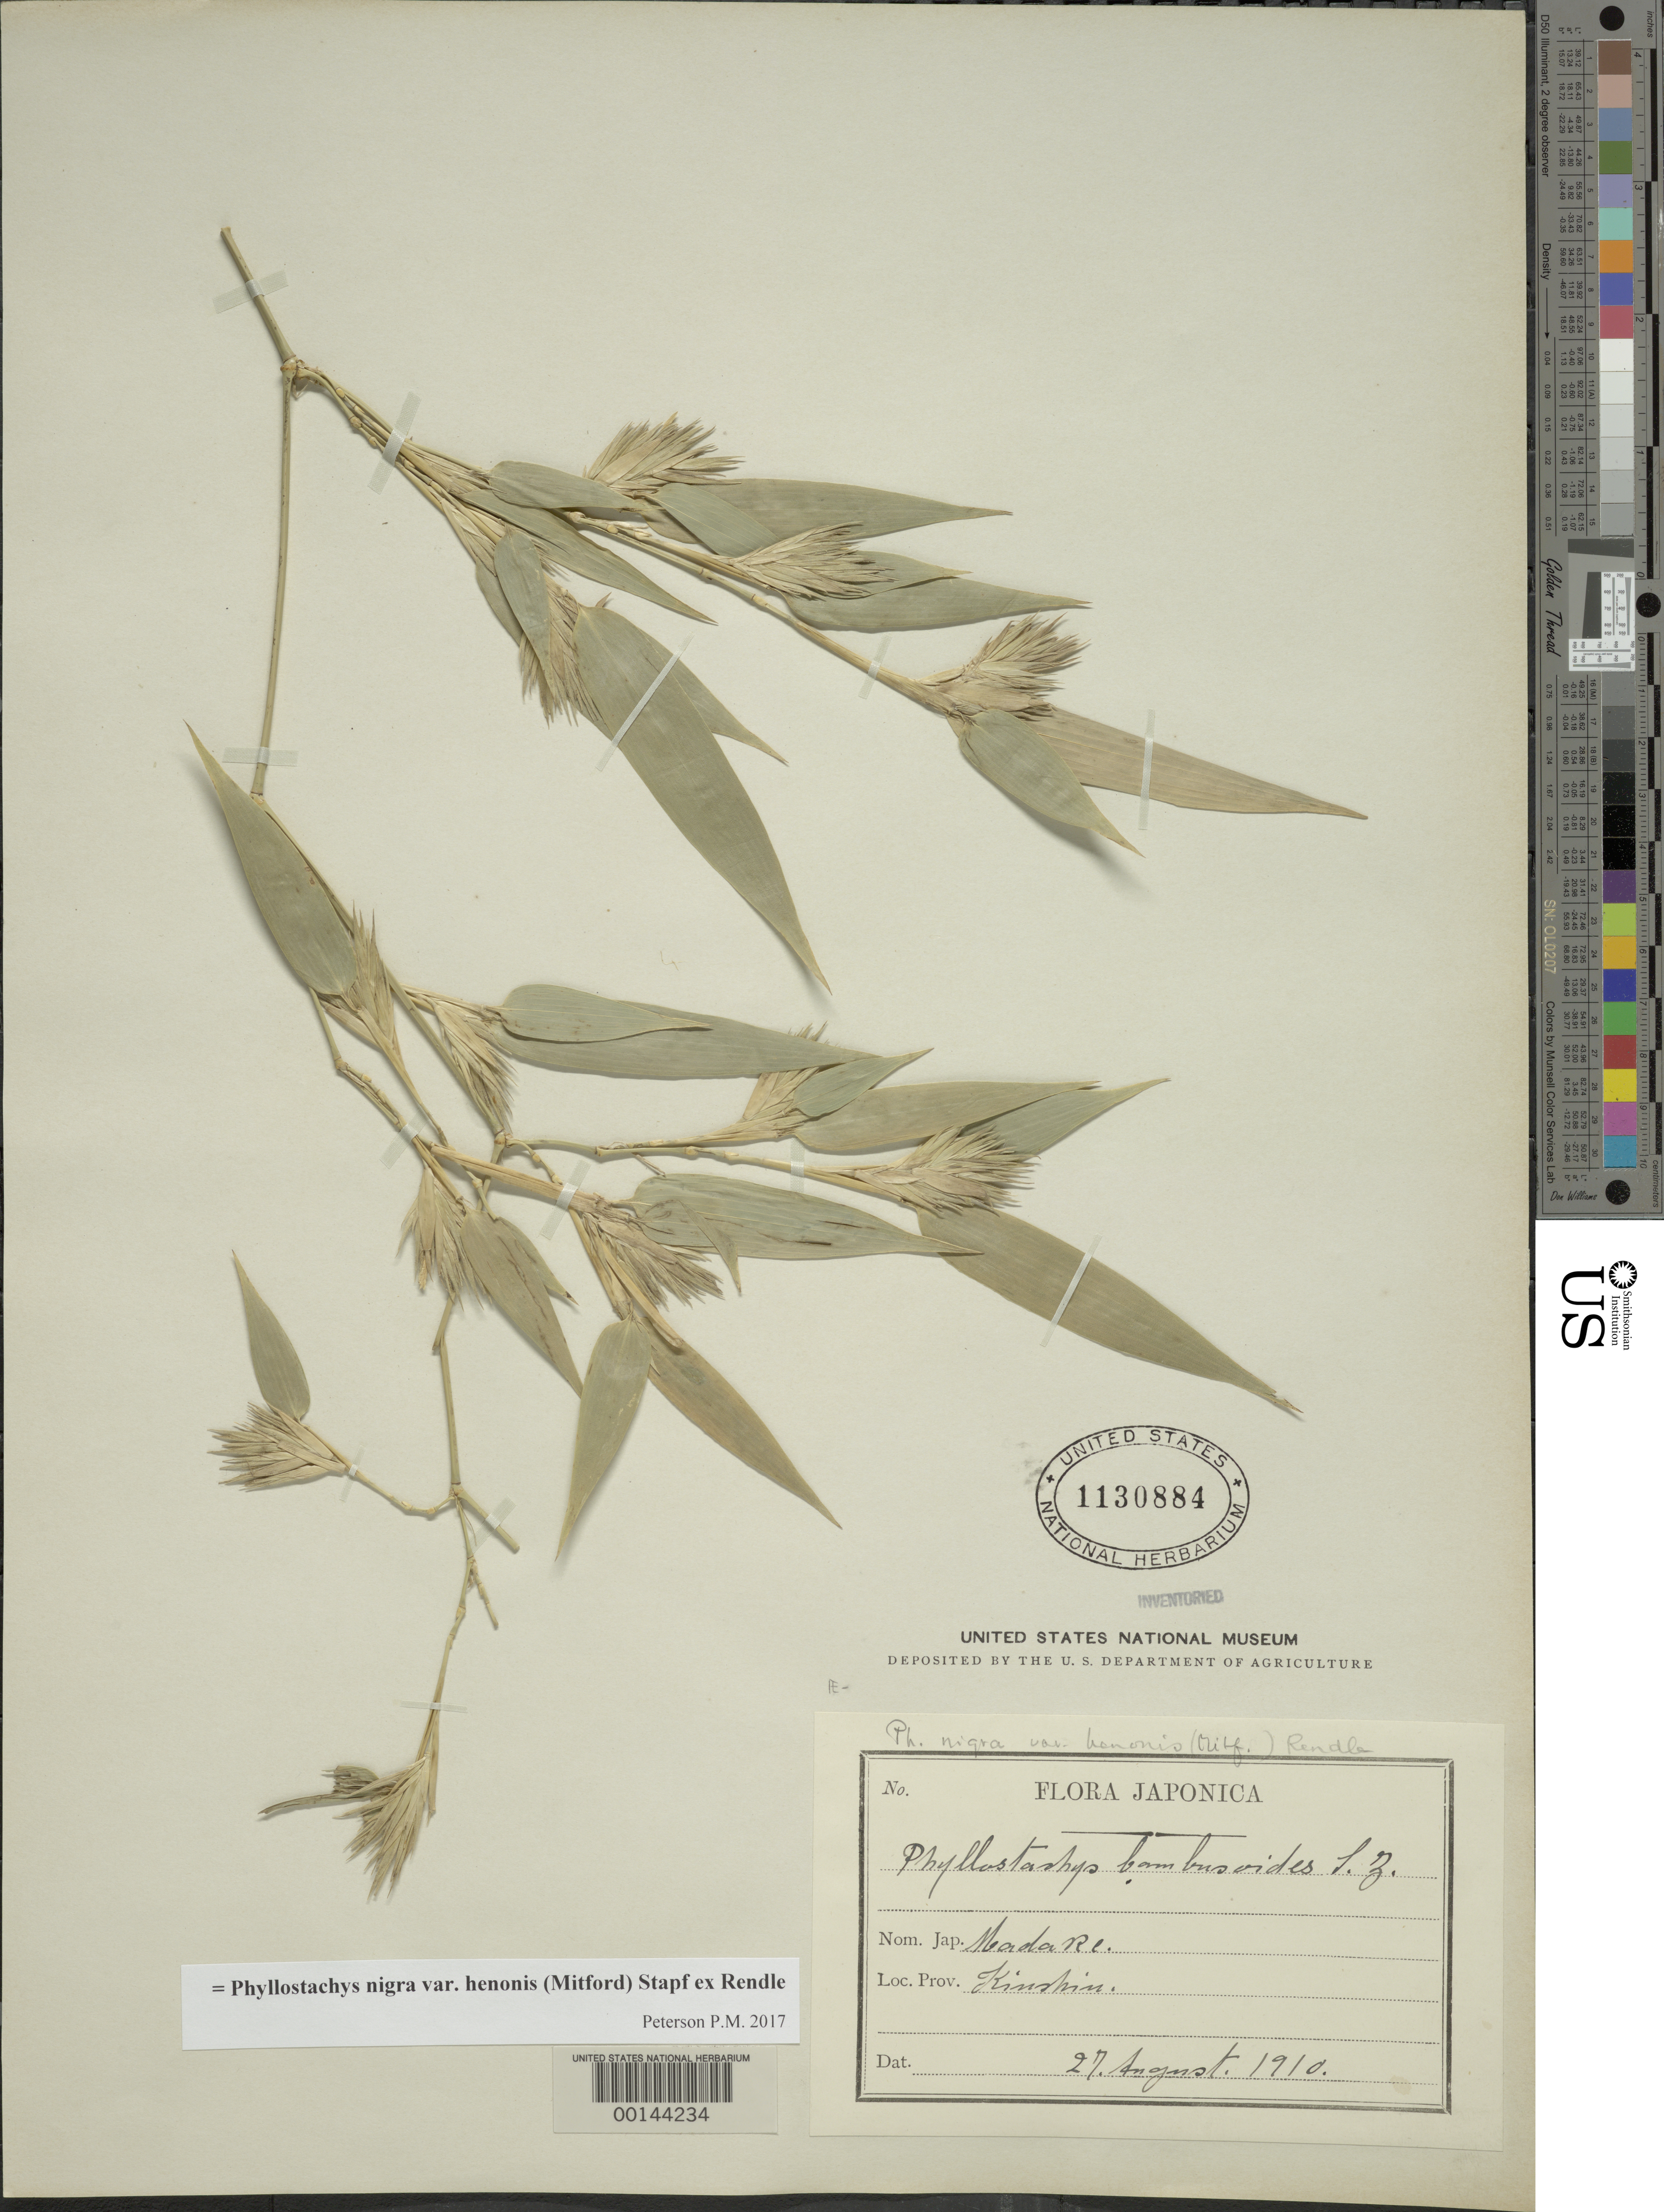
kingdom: Plantae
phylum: Tracheophyta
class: Liliopsida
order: Poales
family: Poaceae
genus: Phyllostachys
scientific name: Phyllostachys nigra var. henonis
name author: (Mitford) Stapf ex Rendle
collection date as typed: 27 Aug 1910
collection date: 1910-08-27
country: Japan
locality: Kinskin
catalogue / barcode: US 1130884